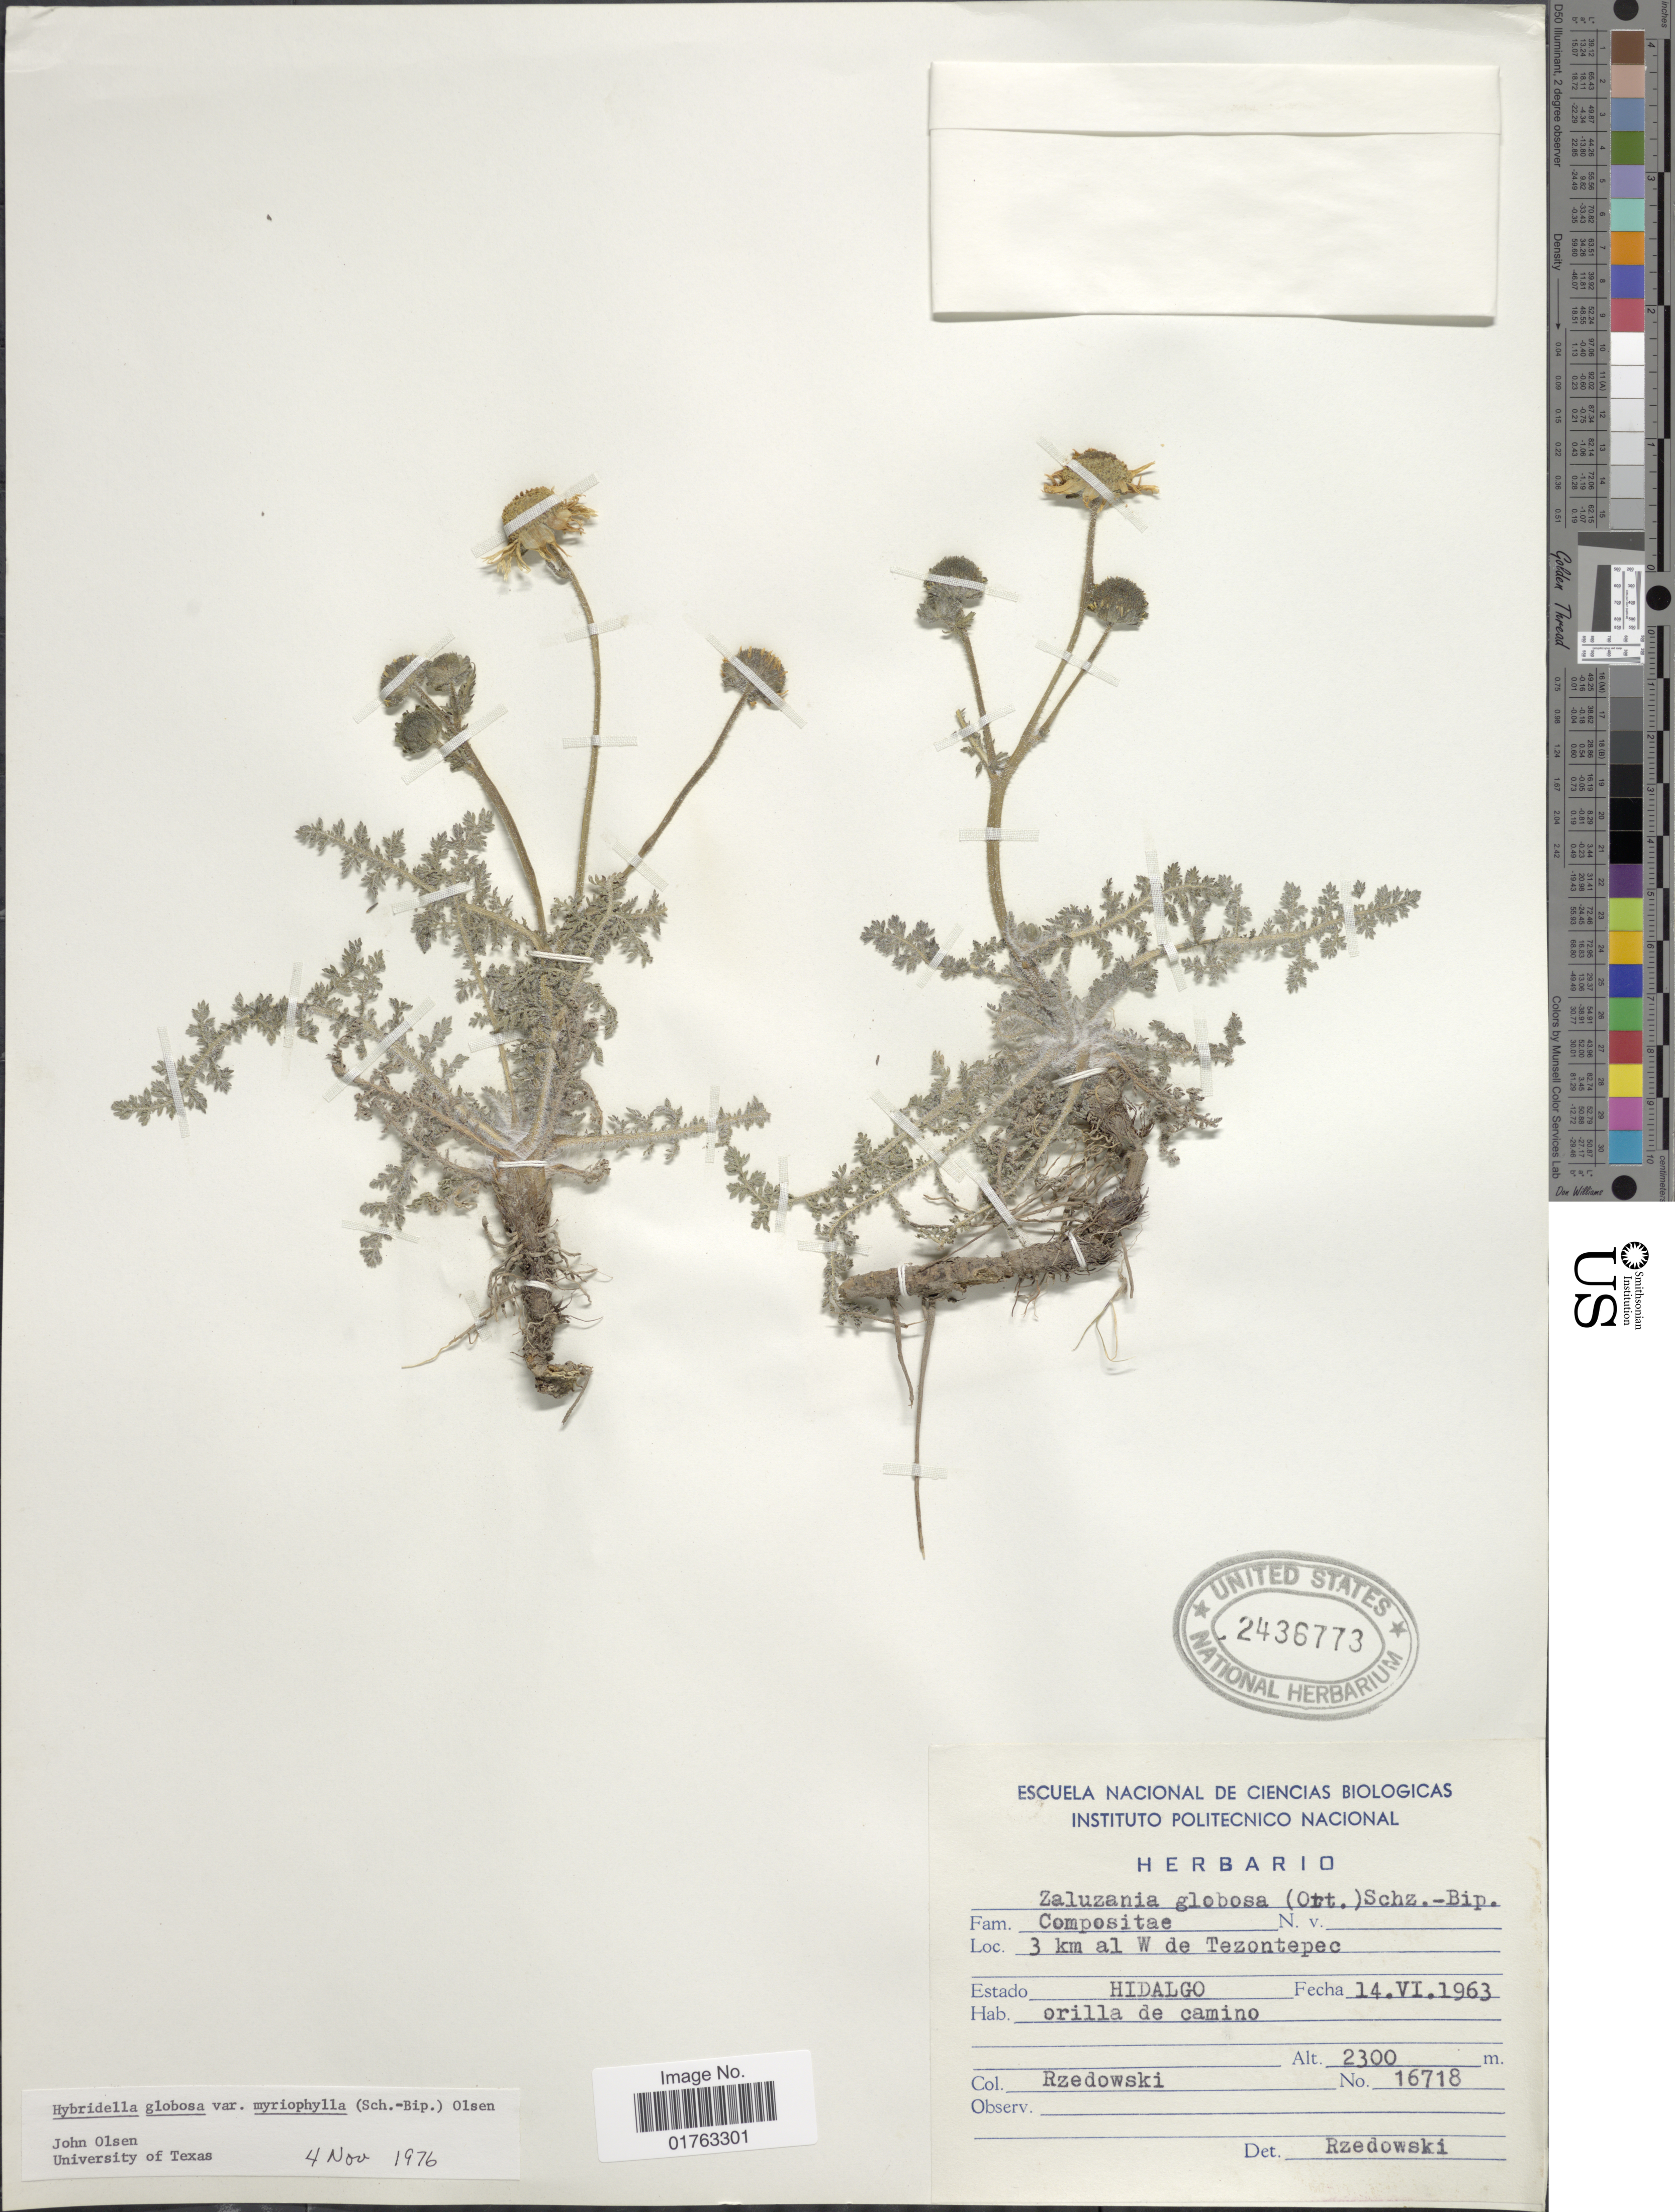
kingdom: Plantae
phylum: Tracheophyta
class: Magnoliopsida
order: Asterales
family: Asteraceae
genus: Hybridella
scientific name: Hybridella globosa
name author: (Ort.) Cass.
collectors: Rzedowski, --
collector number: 16718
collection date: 1963-06-14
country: Mexico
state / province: Hidalgo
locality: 3 km al W de Tezontepec.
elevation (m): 2300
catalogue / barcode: US 2436773